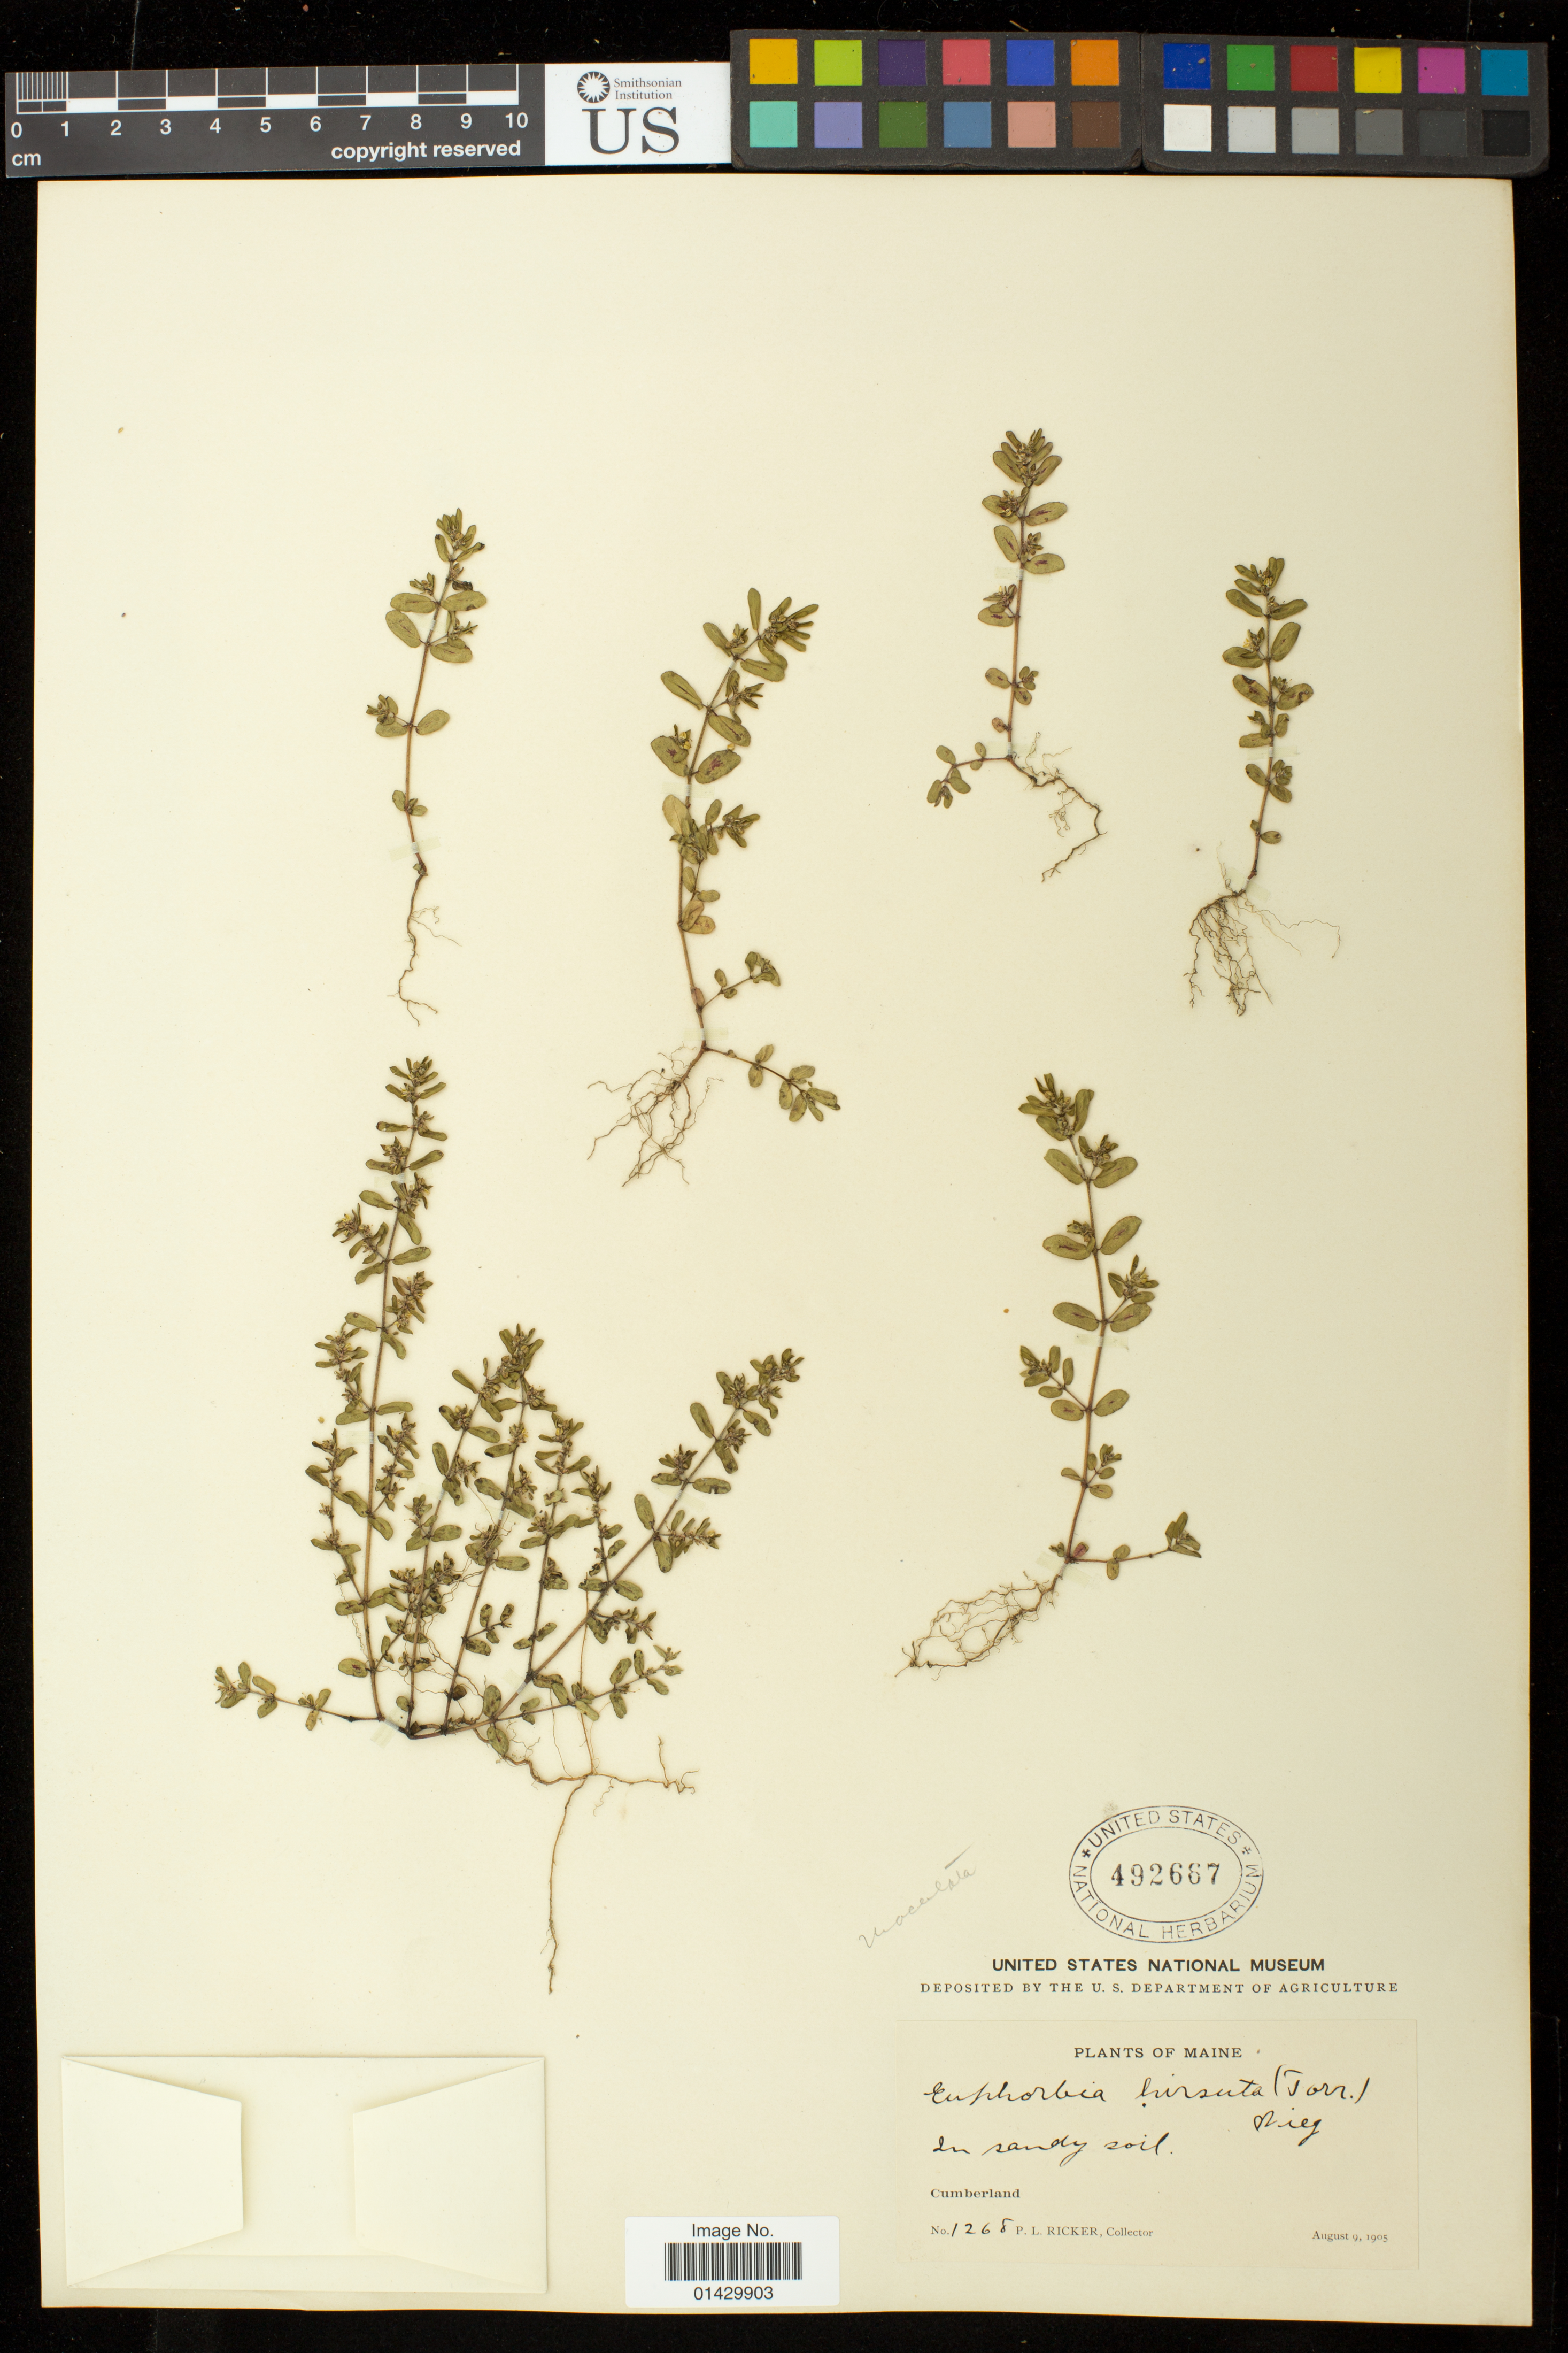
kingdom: Plantae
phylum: Tracheophyta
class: Magnoliopsida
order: Malpighiales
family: Euphorbiaceae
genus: Euphorbia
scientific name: Euphorbia maculata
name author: L.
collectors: P. Ricker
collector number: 1268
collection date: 1905-08-09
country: United States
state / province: Maine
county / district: Cumberland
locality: Cumberland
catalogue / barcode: US 492667